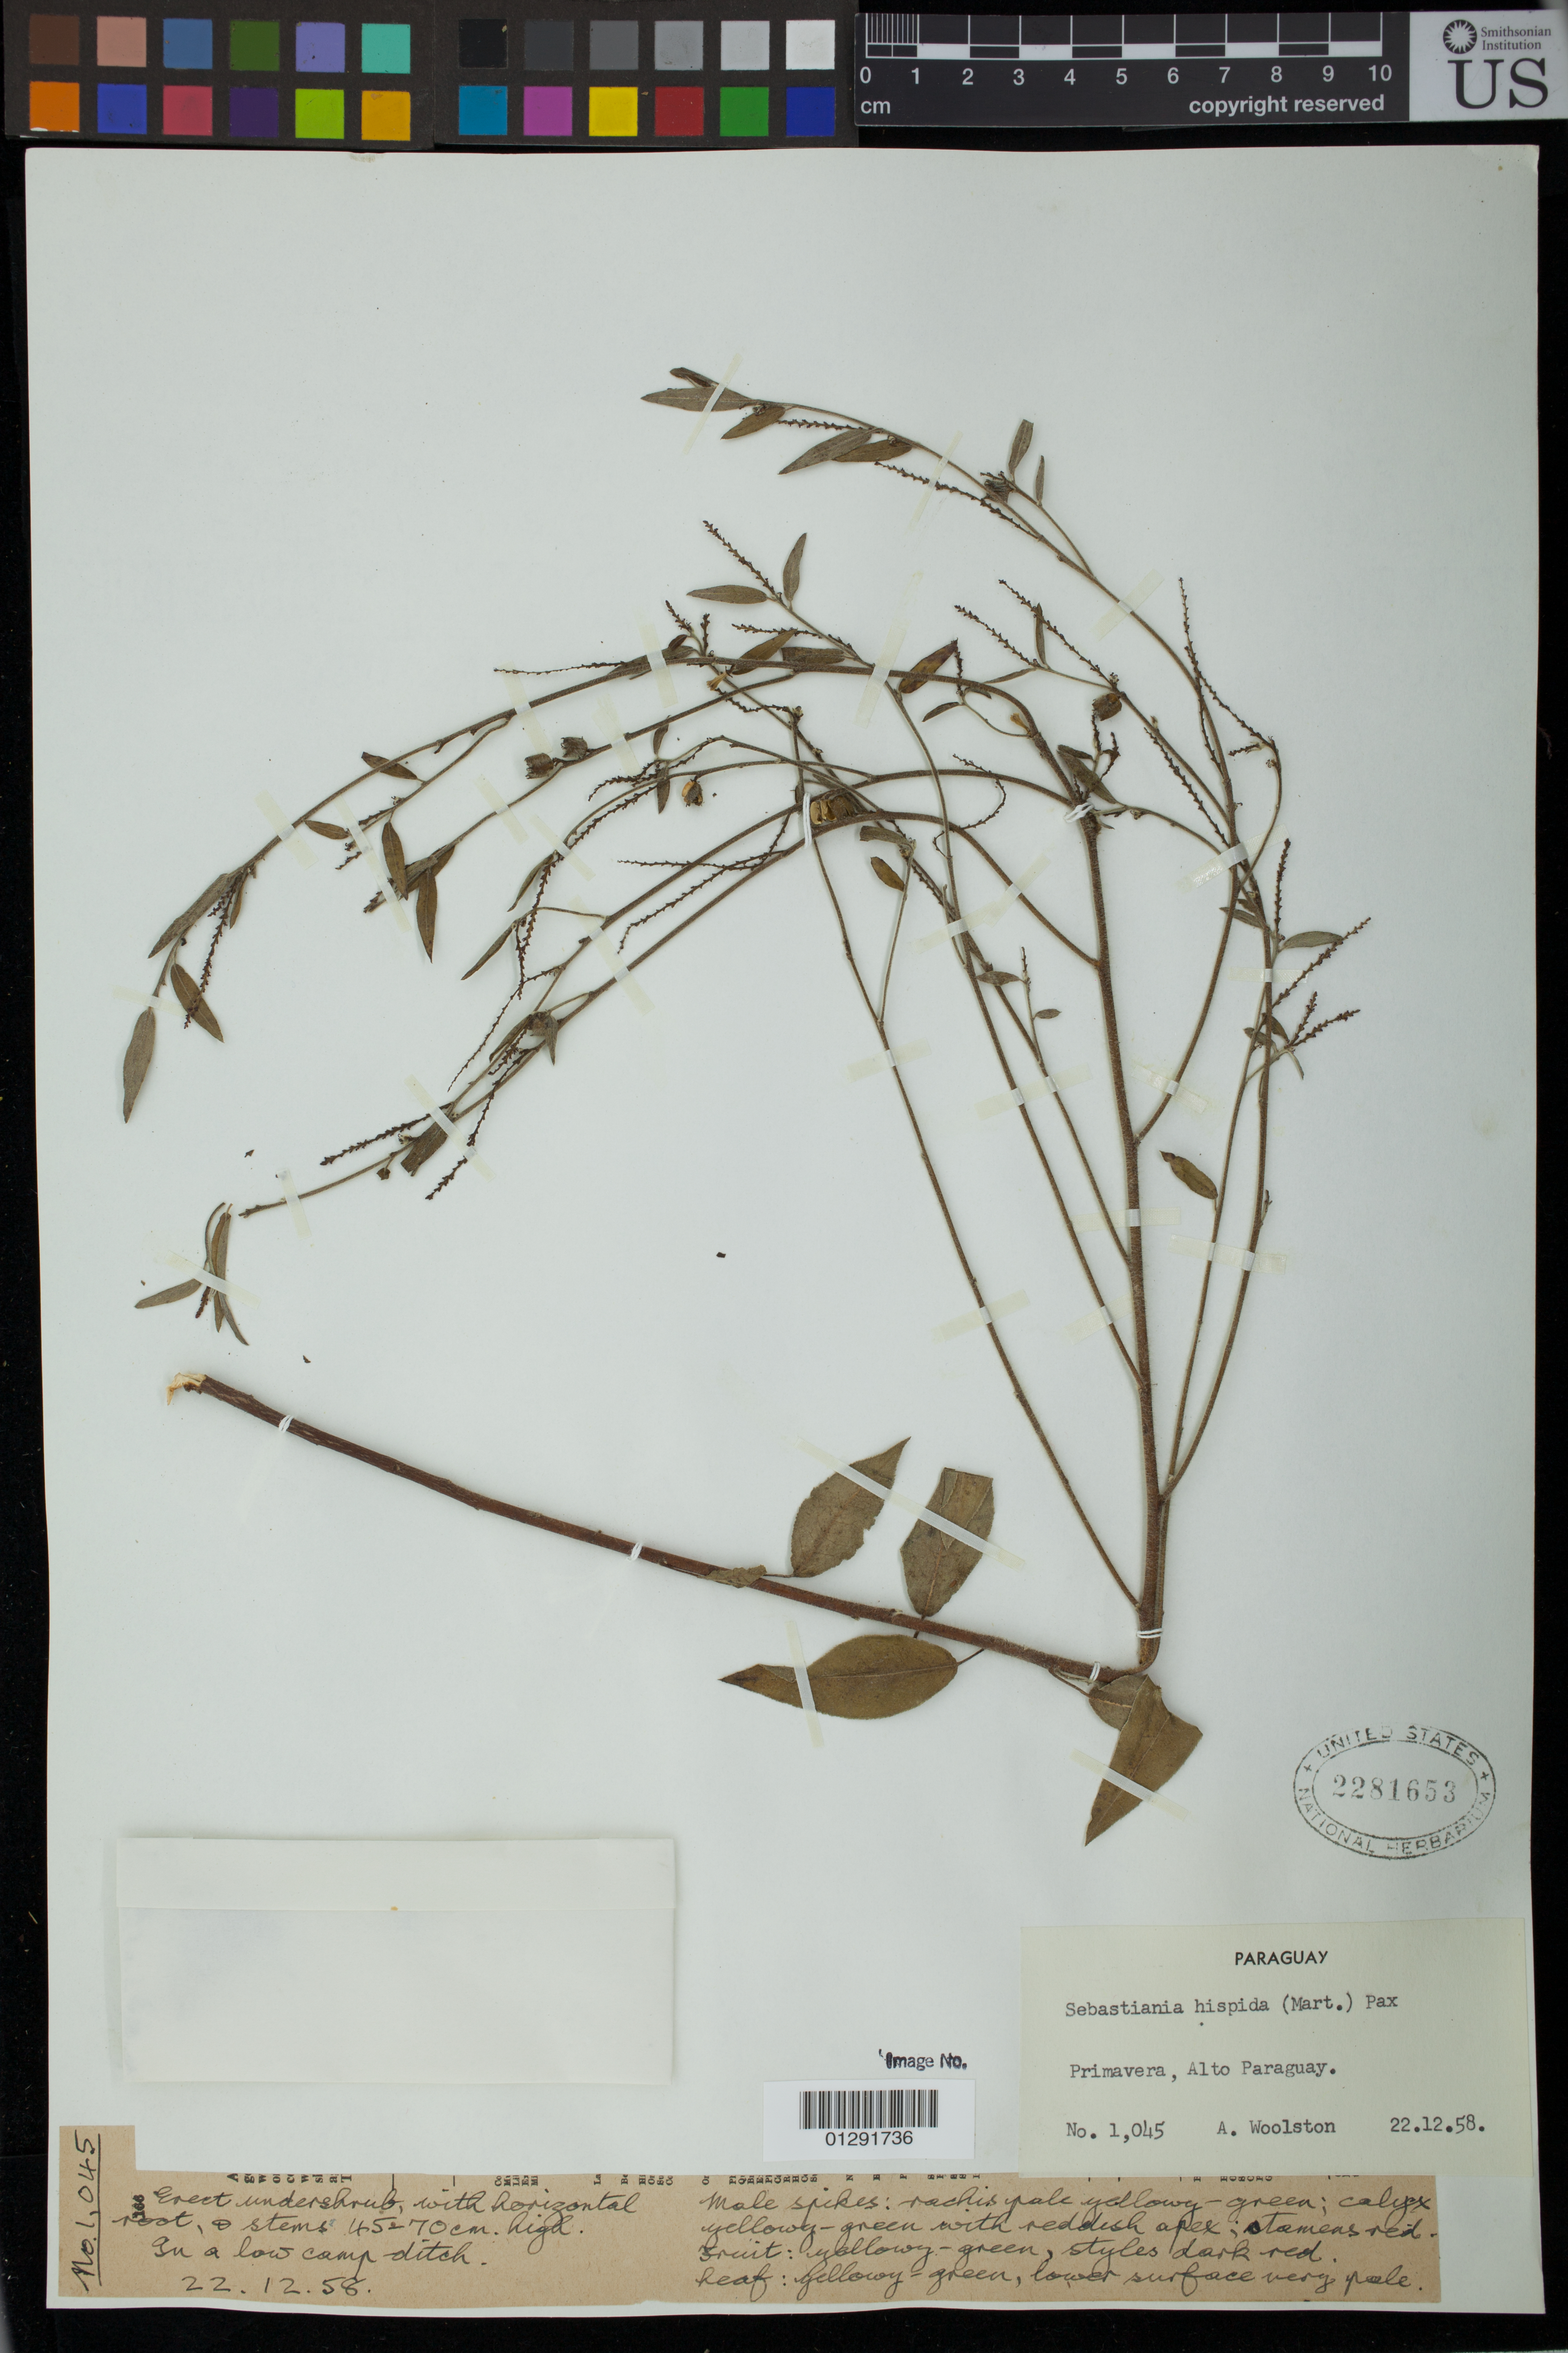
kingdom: Plantae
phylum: Tracheophyta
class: Magnoliopsida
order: Malpighiales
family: Euphorbiaceae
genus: Sebastiania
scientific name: Sebastiania hispida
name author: (Mart.) Pax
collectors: A. L. Woolston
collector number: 1045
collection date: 1958-12-22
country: Paraguay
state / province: Alto Paraguay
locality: Primavera.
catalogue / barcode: US 2281653